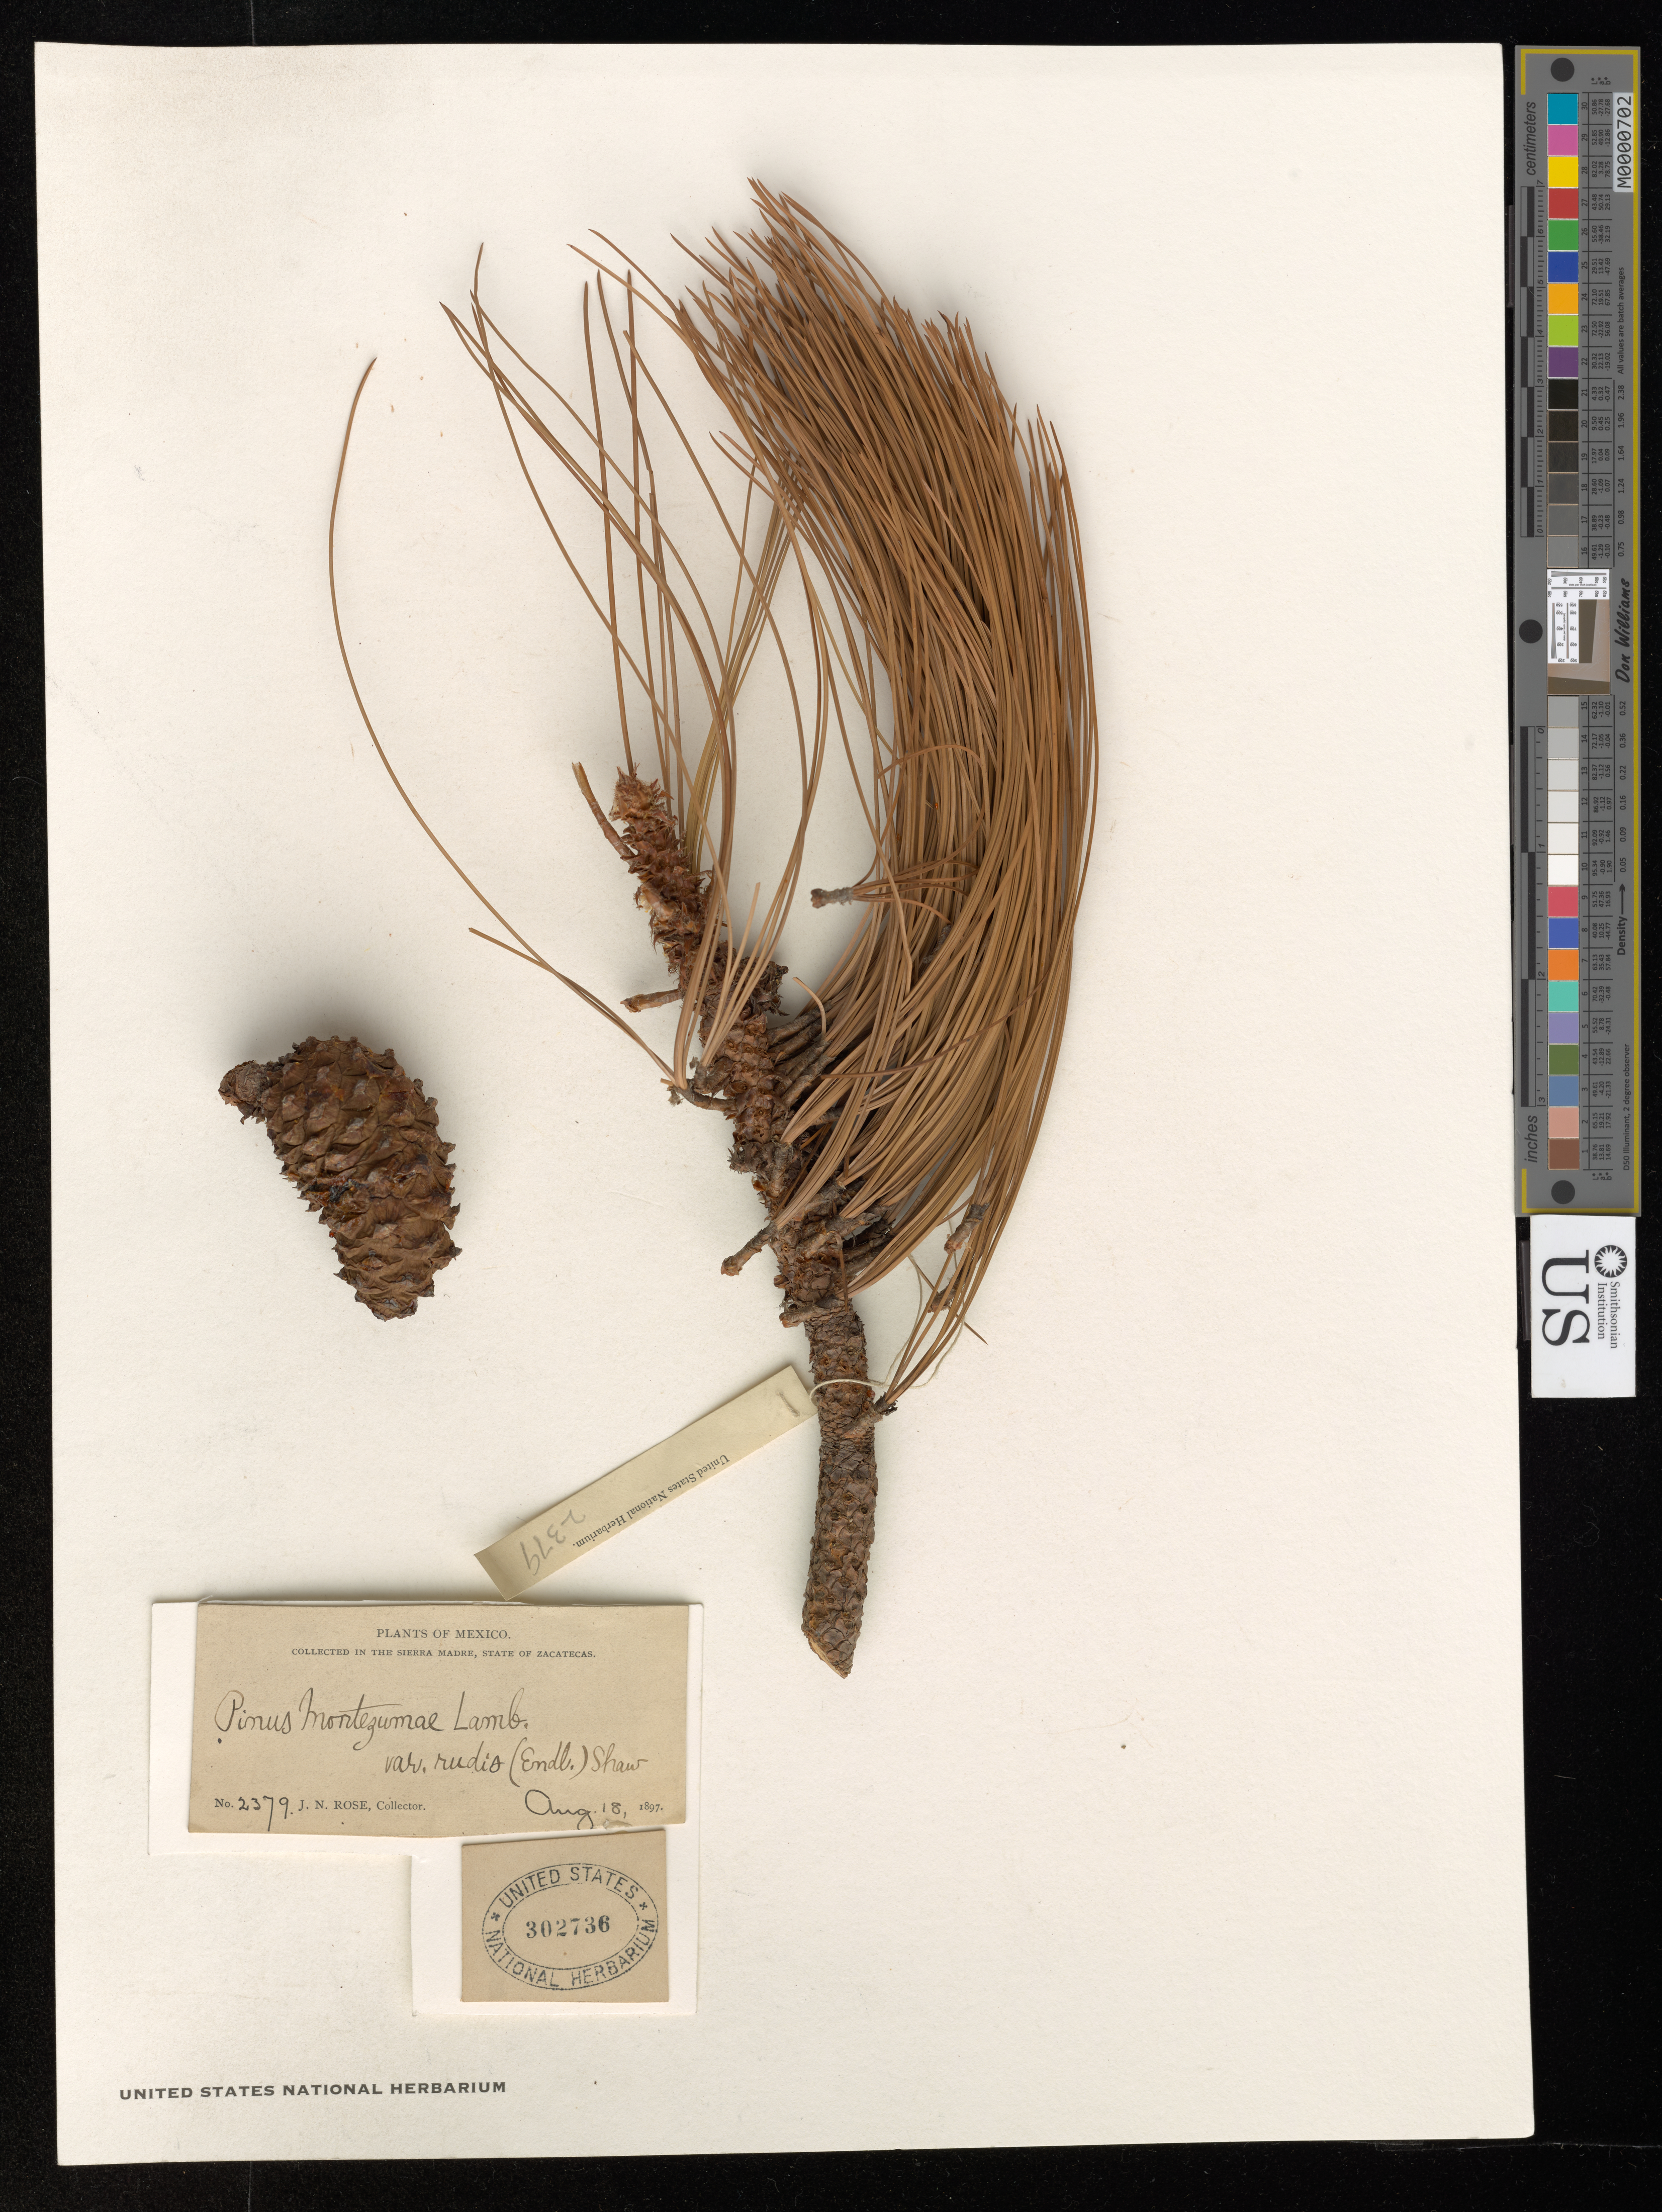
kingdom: Plantae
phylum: Tracheophyta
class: Pinopsida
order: Pinales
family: Pinaceae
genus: Pinus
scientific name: Pinus montezumae var. rudis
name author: (Endl.) Shaw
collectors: J. N. Rose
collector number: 2379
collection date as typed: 18 Aug 1897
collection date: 1897-08-18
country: Mexico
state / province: Zacatecas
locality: Sierra Madre.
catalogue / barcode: US 302736